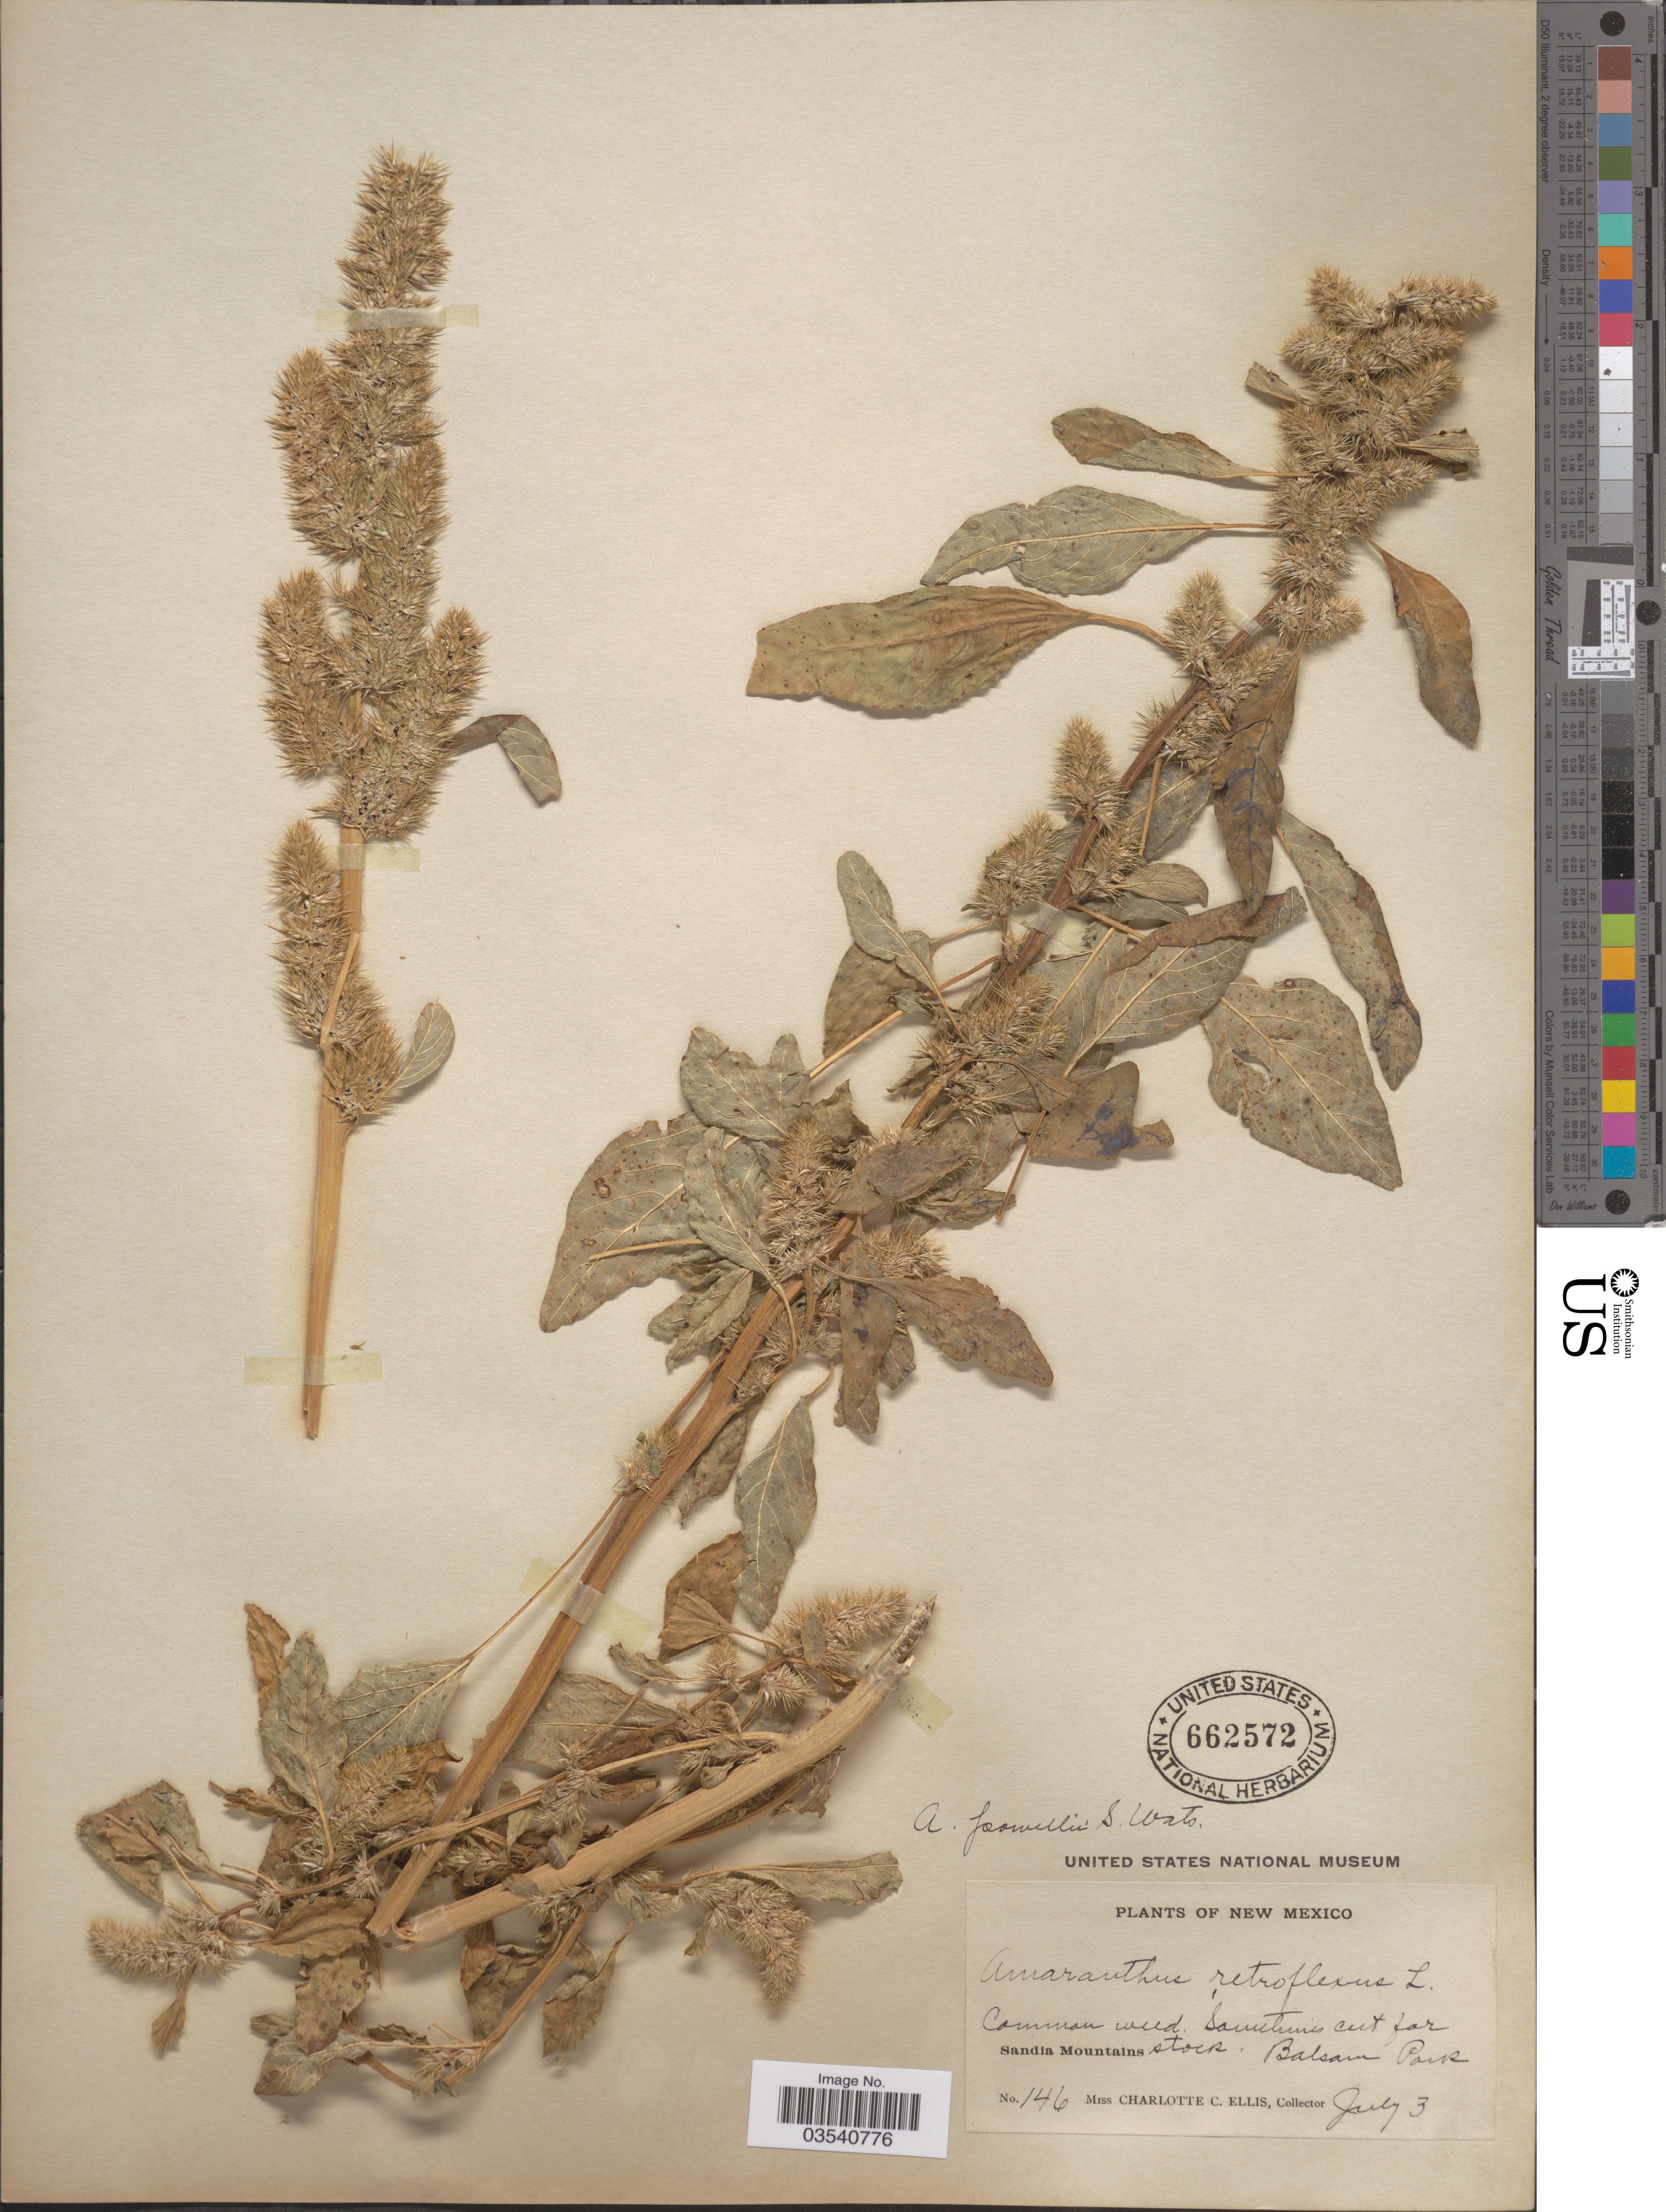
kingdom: Plantae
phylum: Tracheophyta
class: Magnoliopsida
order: Caryophyllales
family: Amaranthaceae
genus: Amaranthus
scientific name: Amaranthus powellii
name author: S. Watson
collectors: C. C. Ellis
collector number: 146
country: United States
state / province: New Mexico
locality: Sandia Mountains, Balsam Park.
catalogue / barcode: US 662572